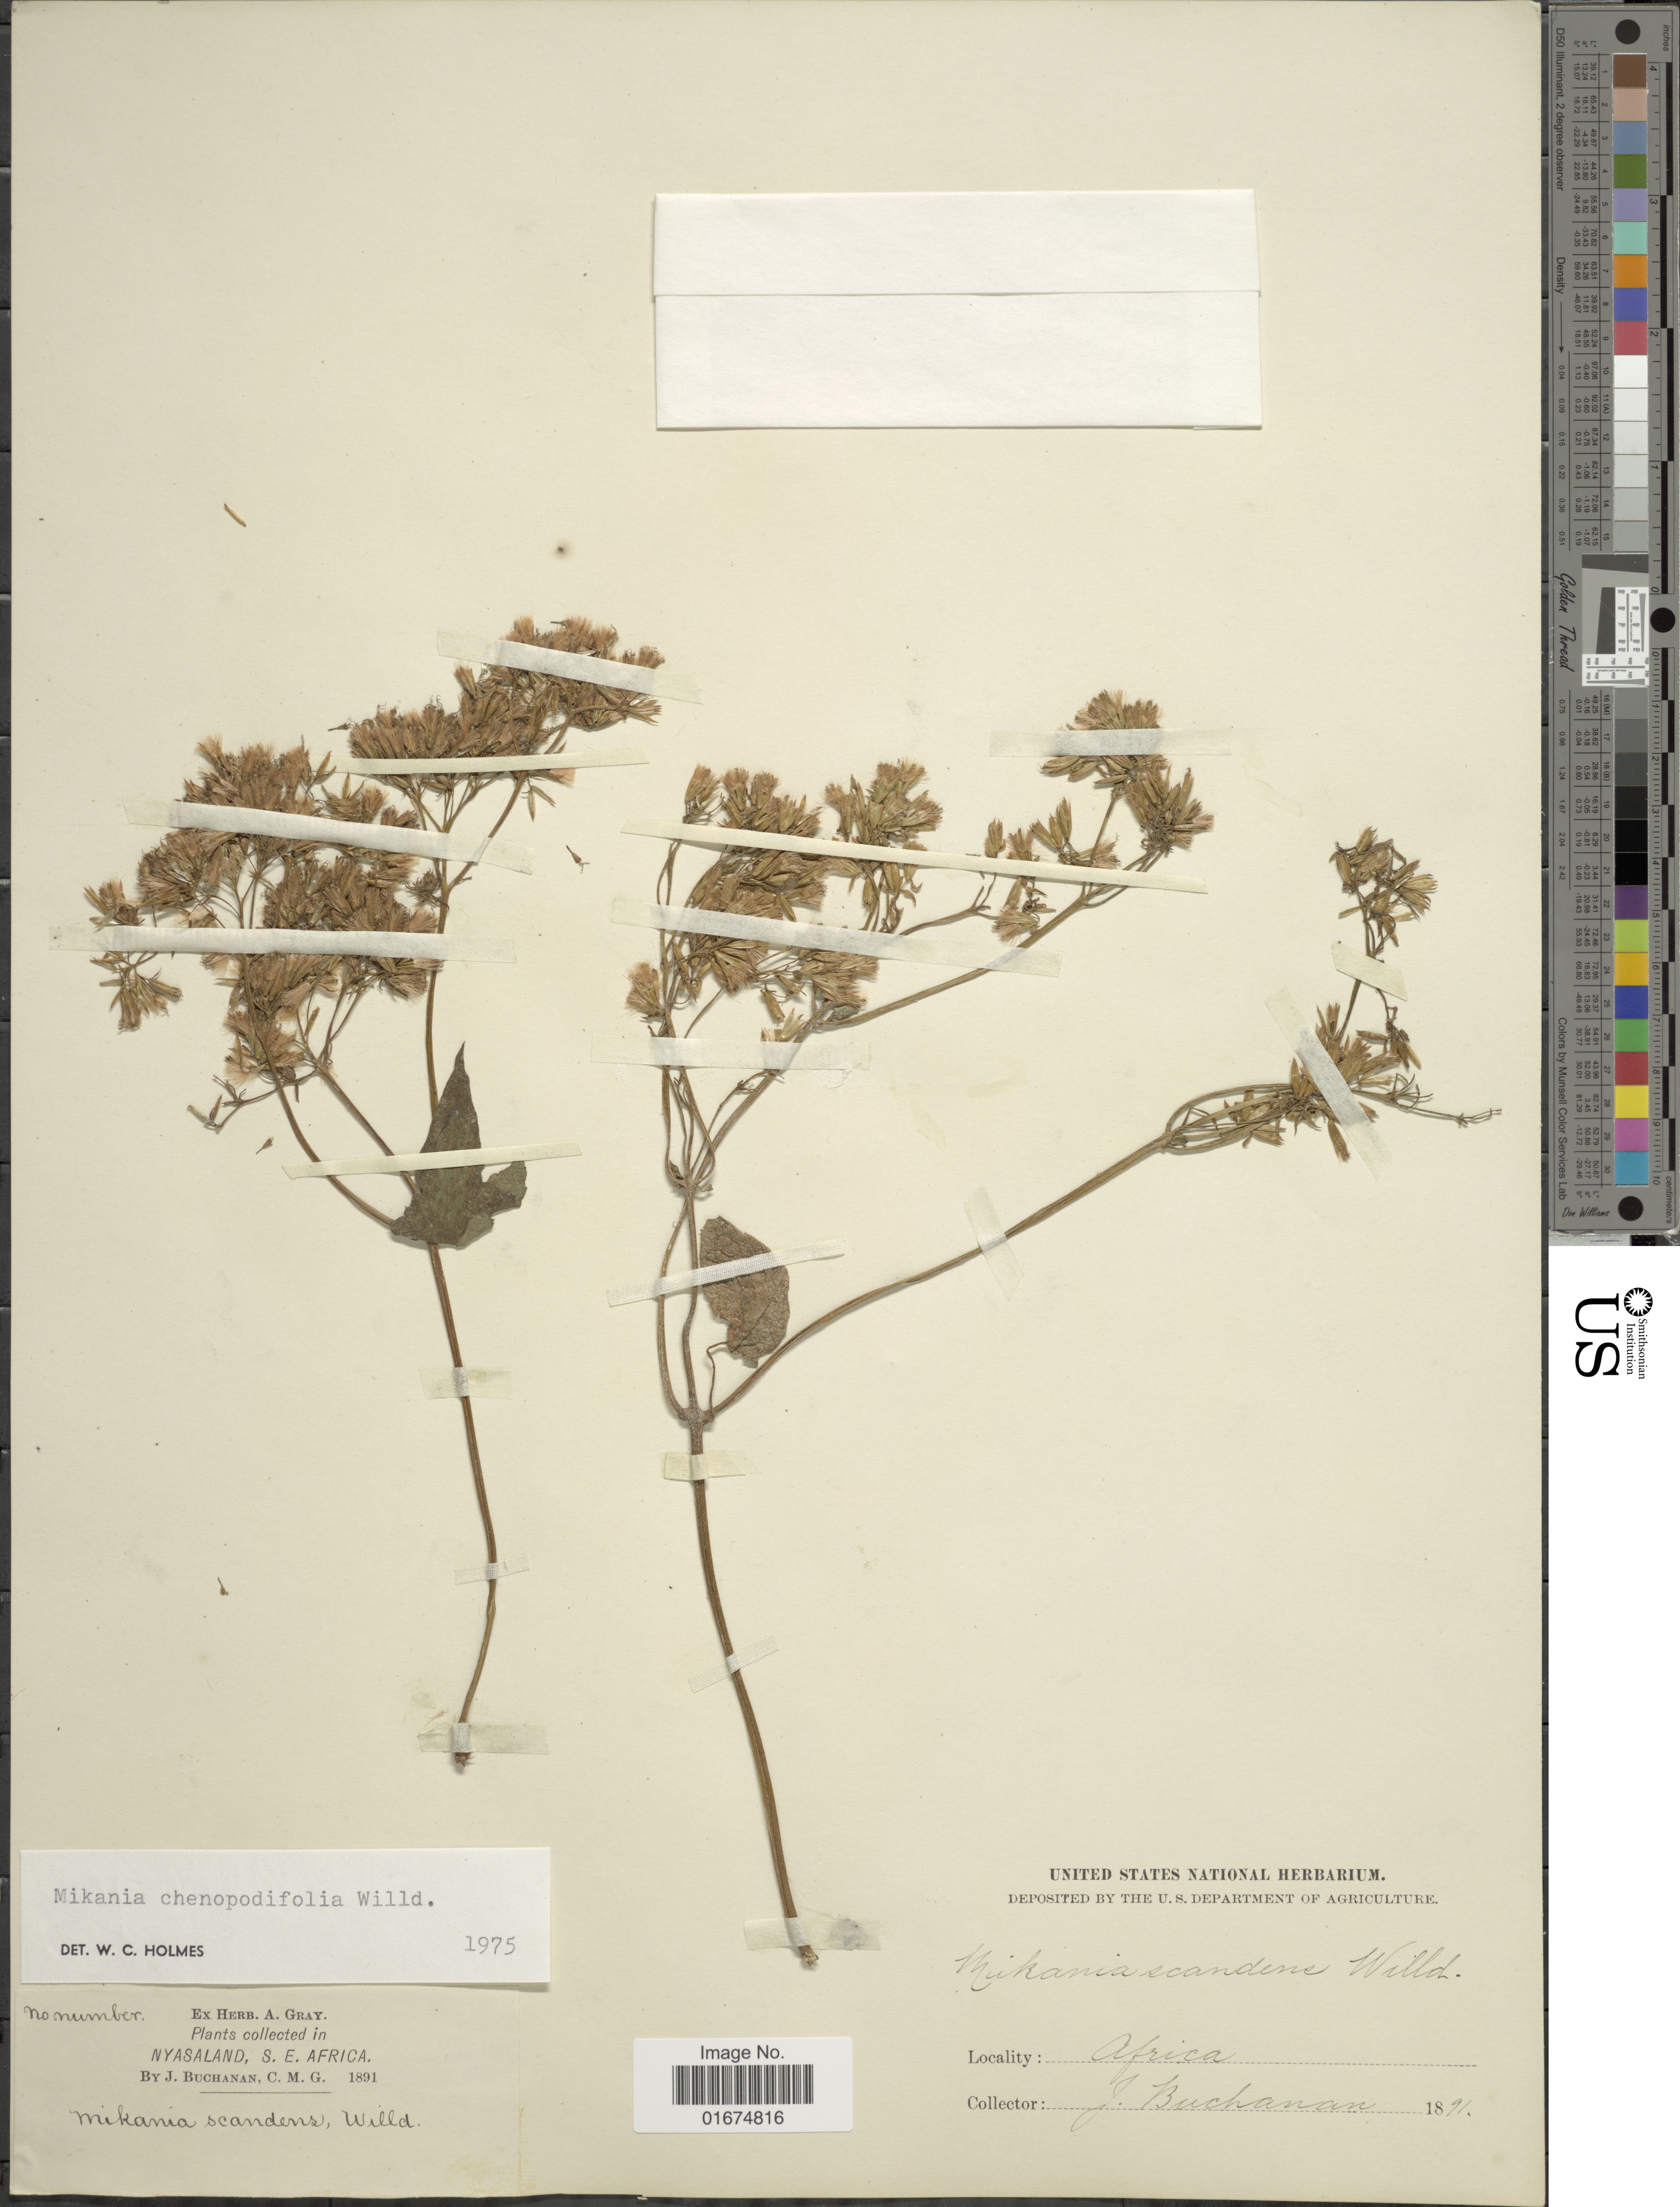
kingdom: Plantae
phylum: Tracheophyta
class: Magnoliopsida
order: Asterales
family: Asteraceae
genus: Mikania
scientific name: Mikania chenopodifolia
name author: Willd.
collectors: J. Buchanan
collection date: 1891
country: Malawi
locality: S.E. Africa